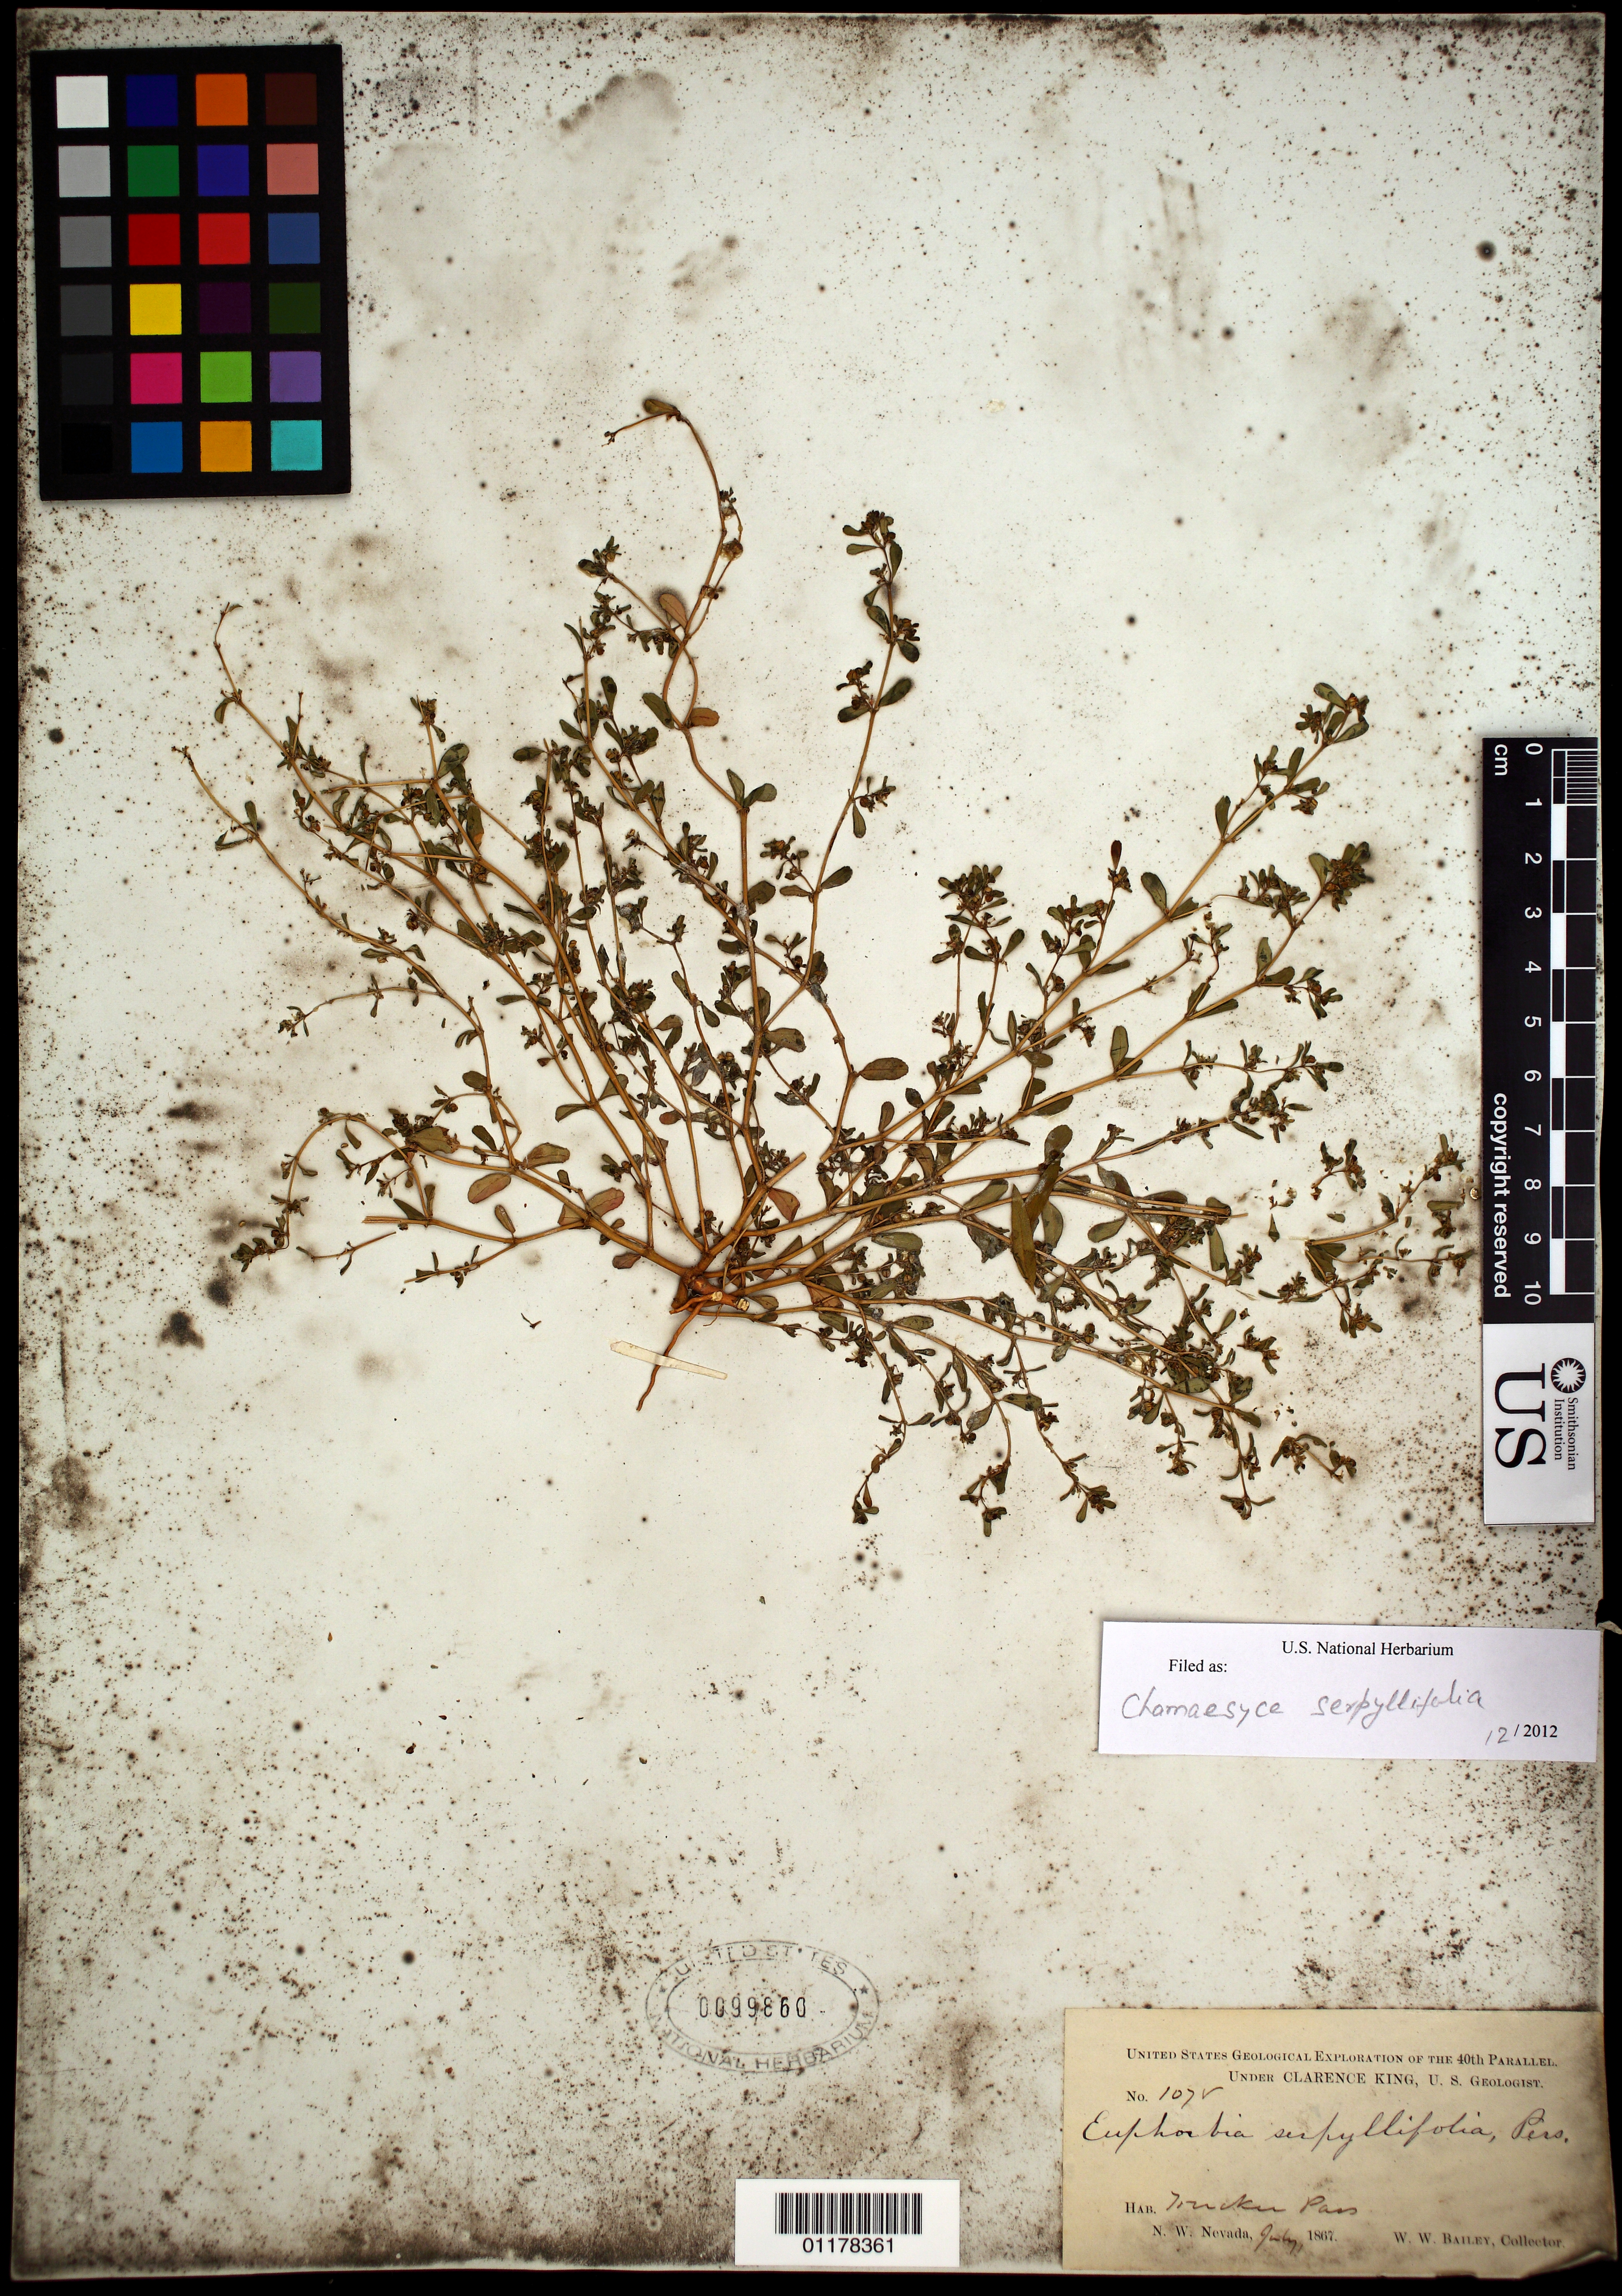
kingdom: Plantae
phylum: Tracheophyta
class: Magnoliopsida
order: Malpighiales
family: Euphorbiaceae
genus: Euphorbia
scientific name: Euphorbia serpillifolia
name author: Pers.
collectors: W. W. Bailey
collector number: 1078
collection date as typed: Jul 1867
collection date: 1867-07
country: United States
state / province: Nevada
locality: Truckee Valley, N.W.Nevada.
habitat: Alkaline soil.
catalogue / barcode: US 99860